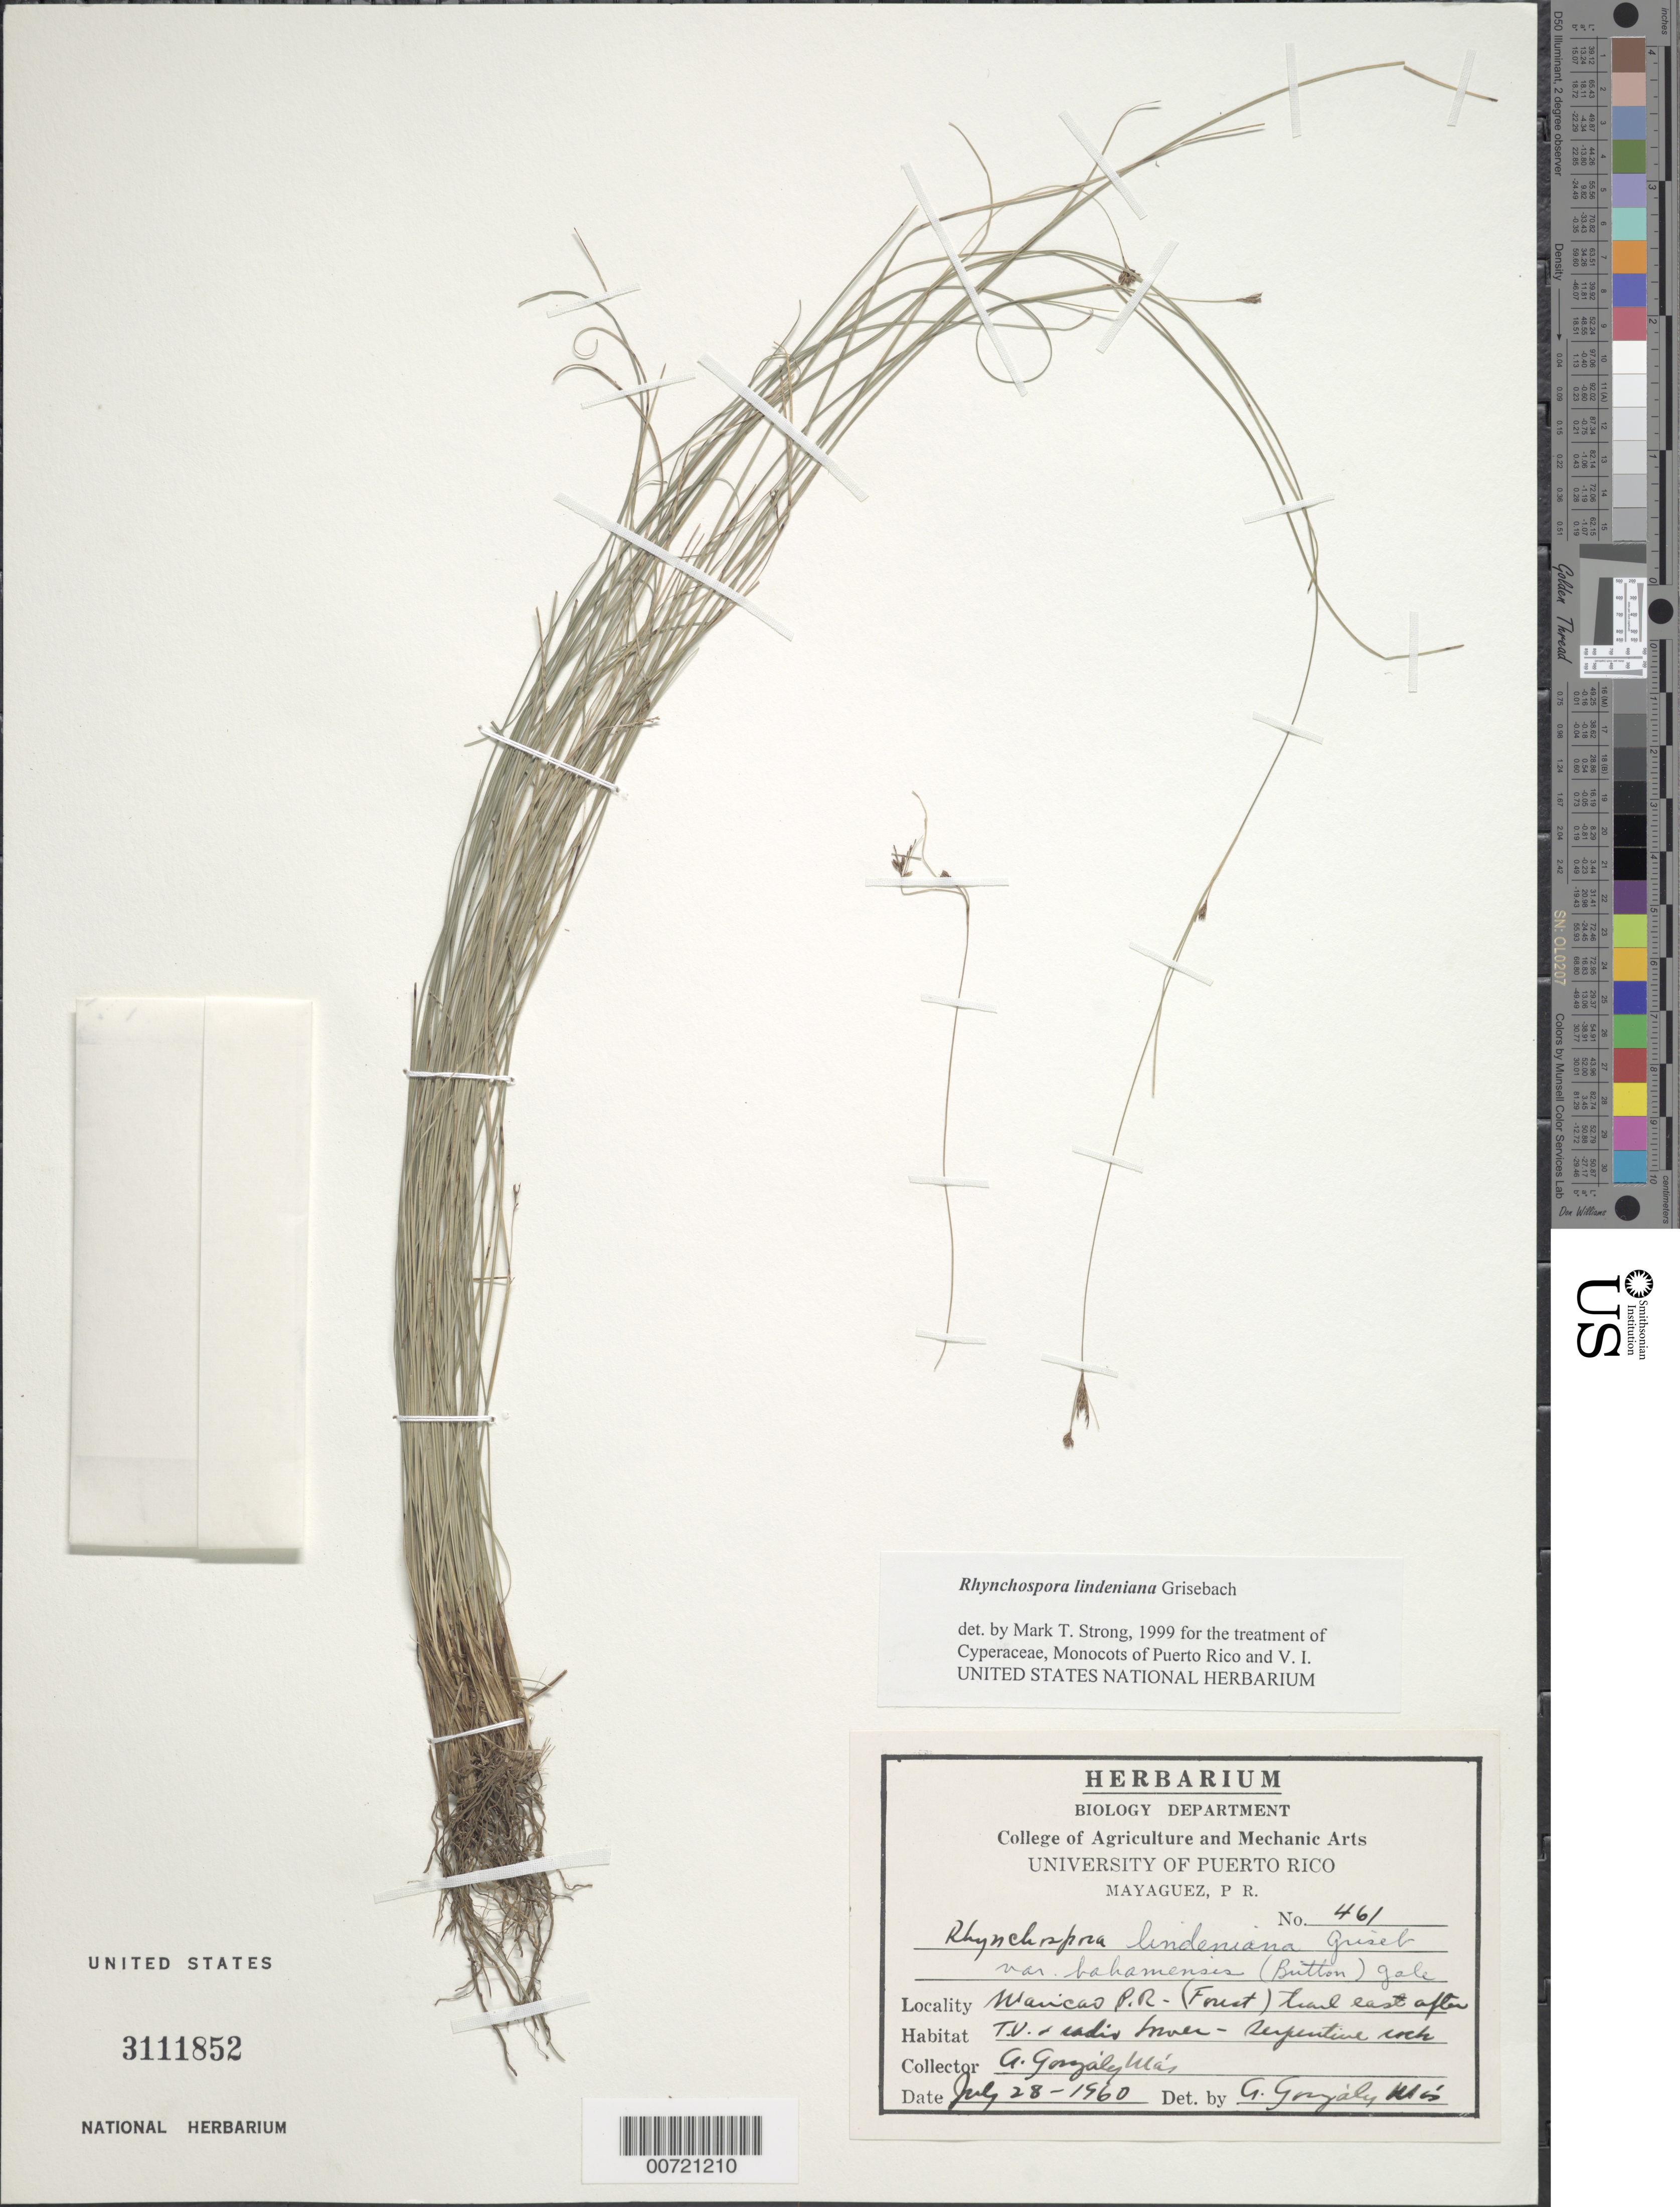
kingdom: Plantae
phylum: Tracheophyta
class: Liliopsida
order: Poales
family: Cyperaceae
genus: Rhynchospora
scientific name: Rhynchospora lindeniana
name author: Griseb.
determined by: Strong, M. T., (US), Smithsonian Institution - National Museum of Natural History (UNITED STATES)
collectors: A. González Más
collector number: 461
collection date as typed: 28 Jul 1960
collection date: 1960-07-28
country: Puerto Rico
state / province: Maricao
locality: Maricao, forest trail E after T.V. and radio tower.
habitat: Serpentine rock.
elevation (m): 610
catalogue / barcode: US 3111852